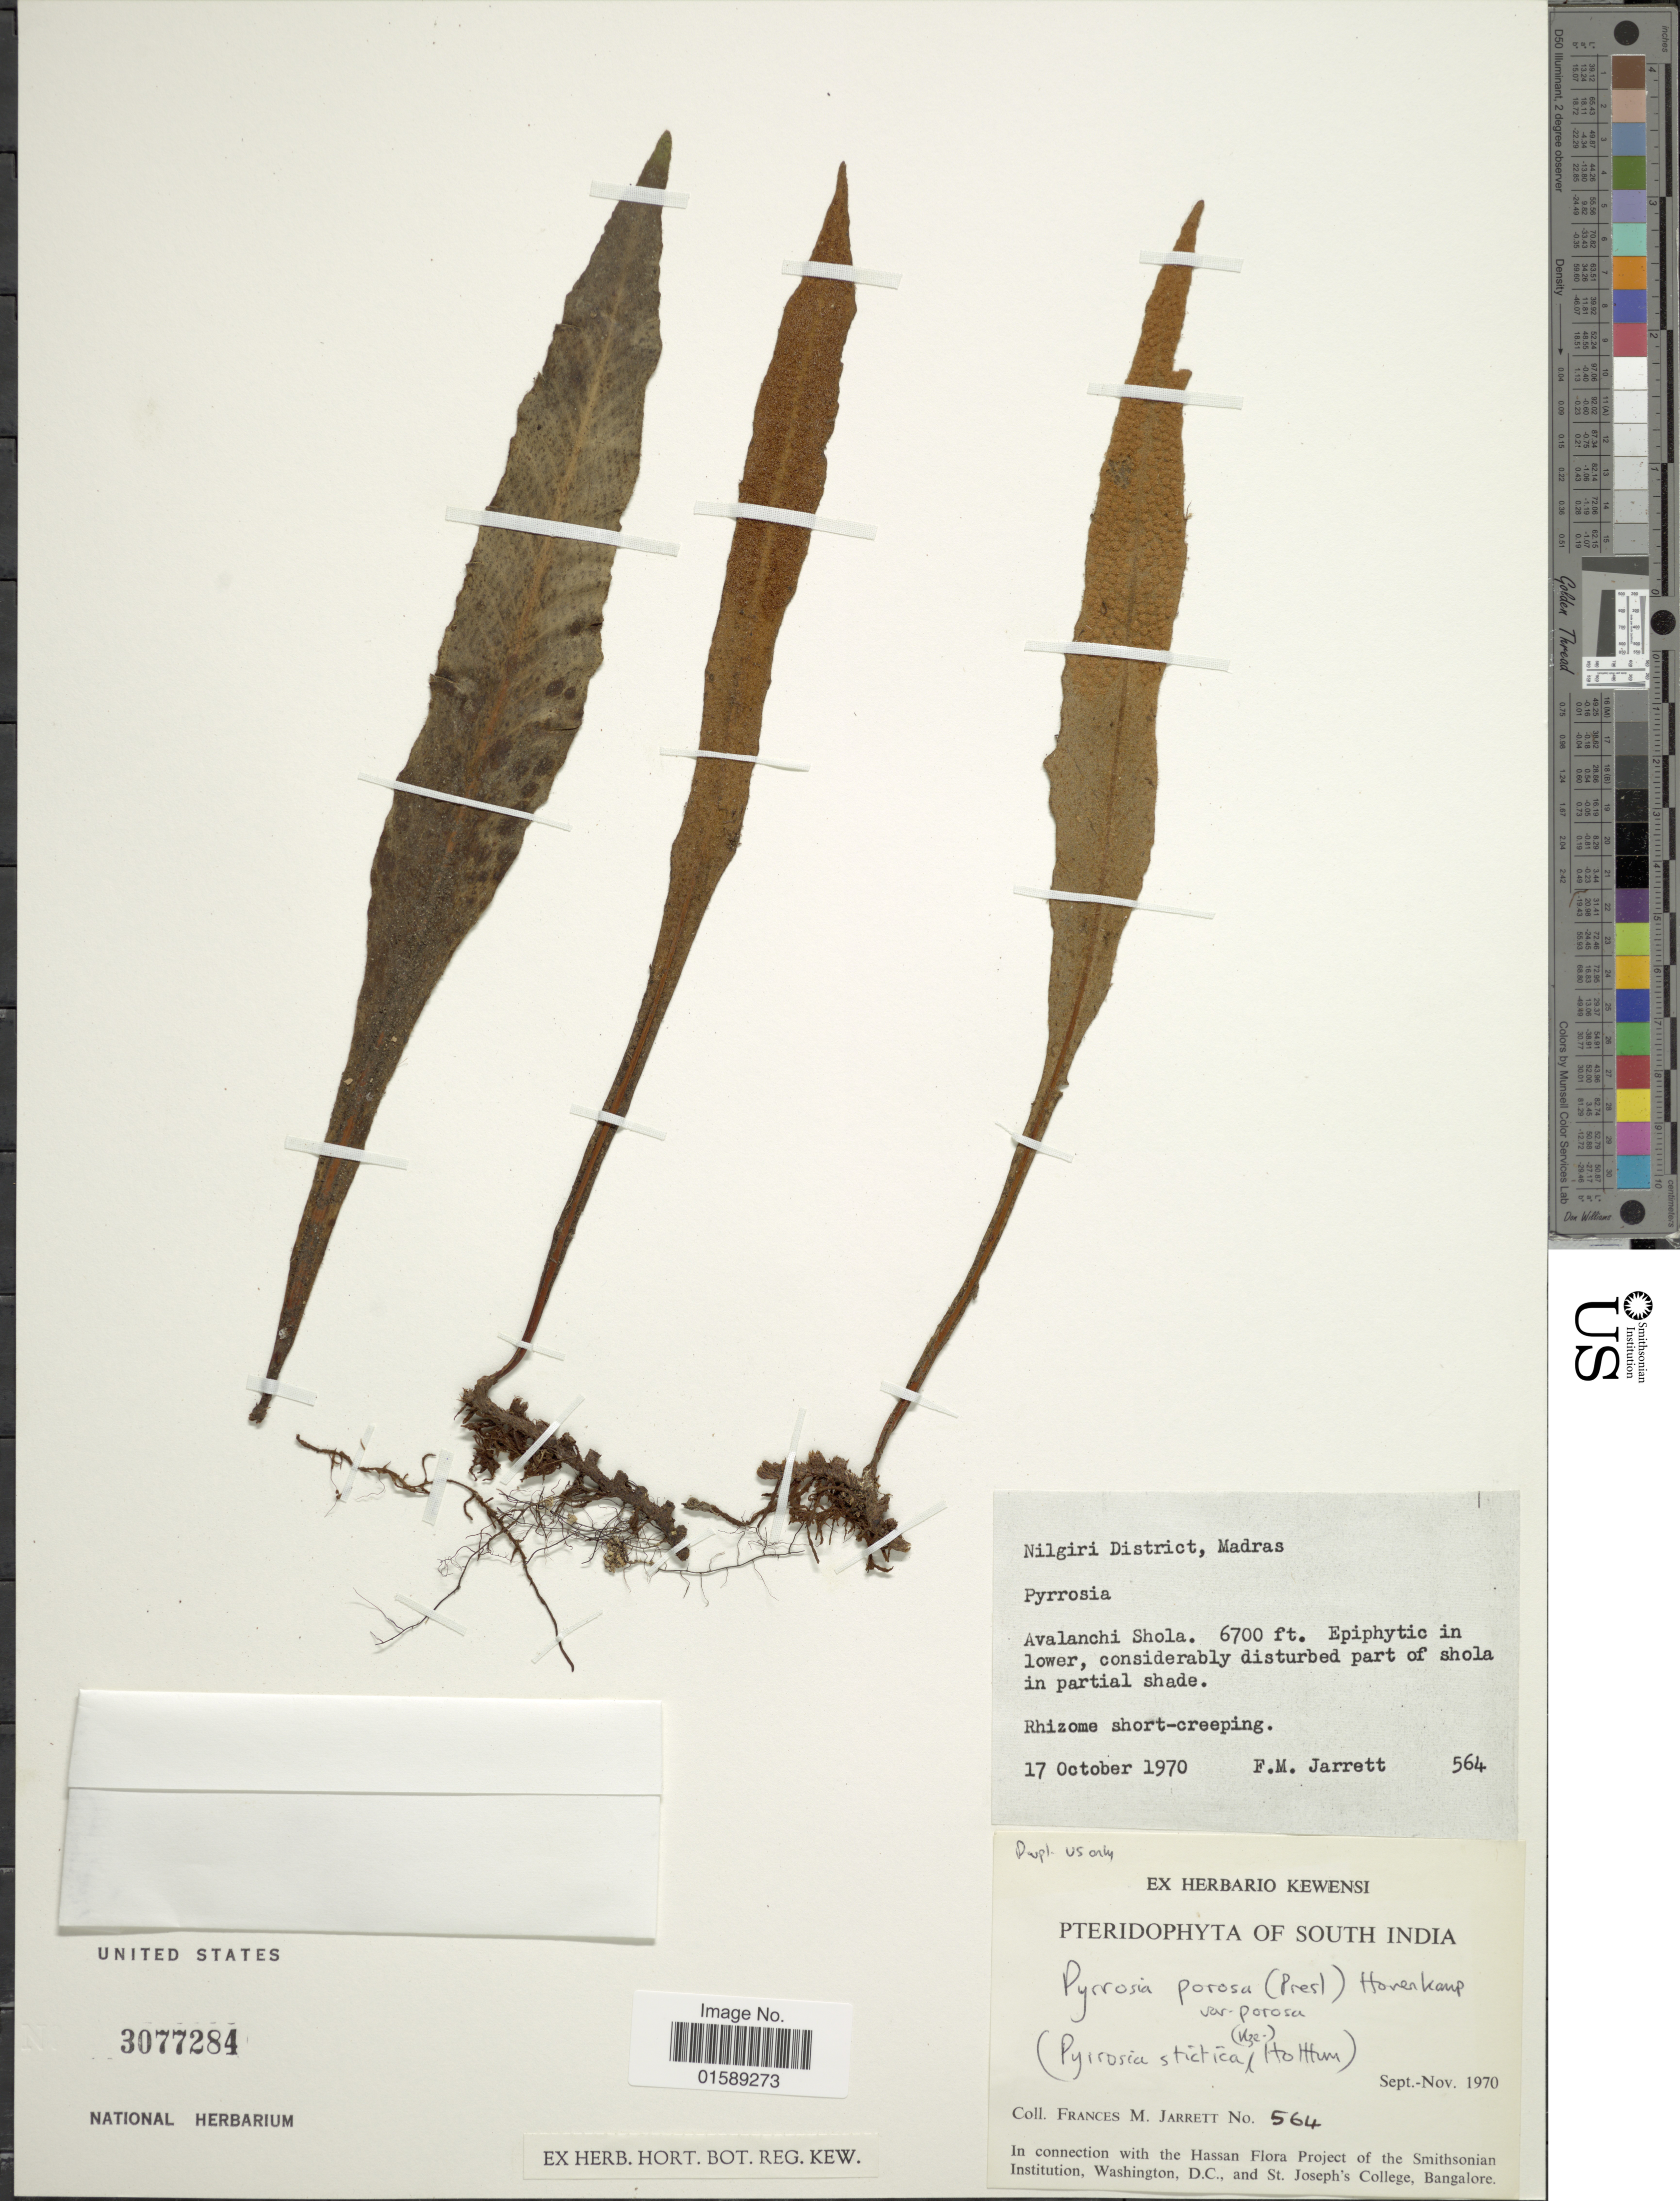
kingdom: Plantae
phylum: Tracheophyta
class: Polypodiopsida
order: Polypodiales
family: Polypodiaceae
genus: Pyrrosia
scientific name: Pyrrosia porosa var. porosa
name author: (C. Presl) Hovenkamp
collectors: F. M. Jarrett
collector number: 564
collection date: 1970-10-17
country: India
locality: Nilgiri District, Madras, Avalanchi Shola. South India.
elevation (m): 2042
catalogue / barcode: US 3077284